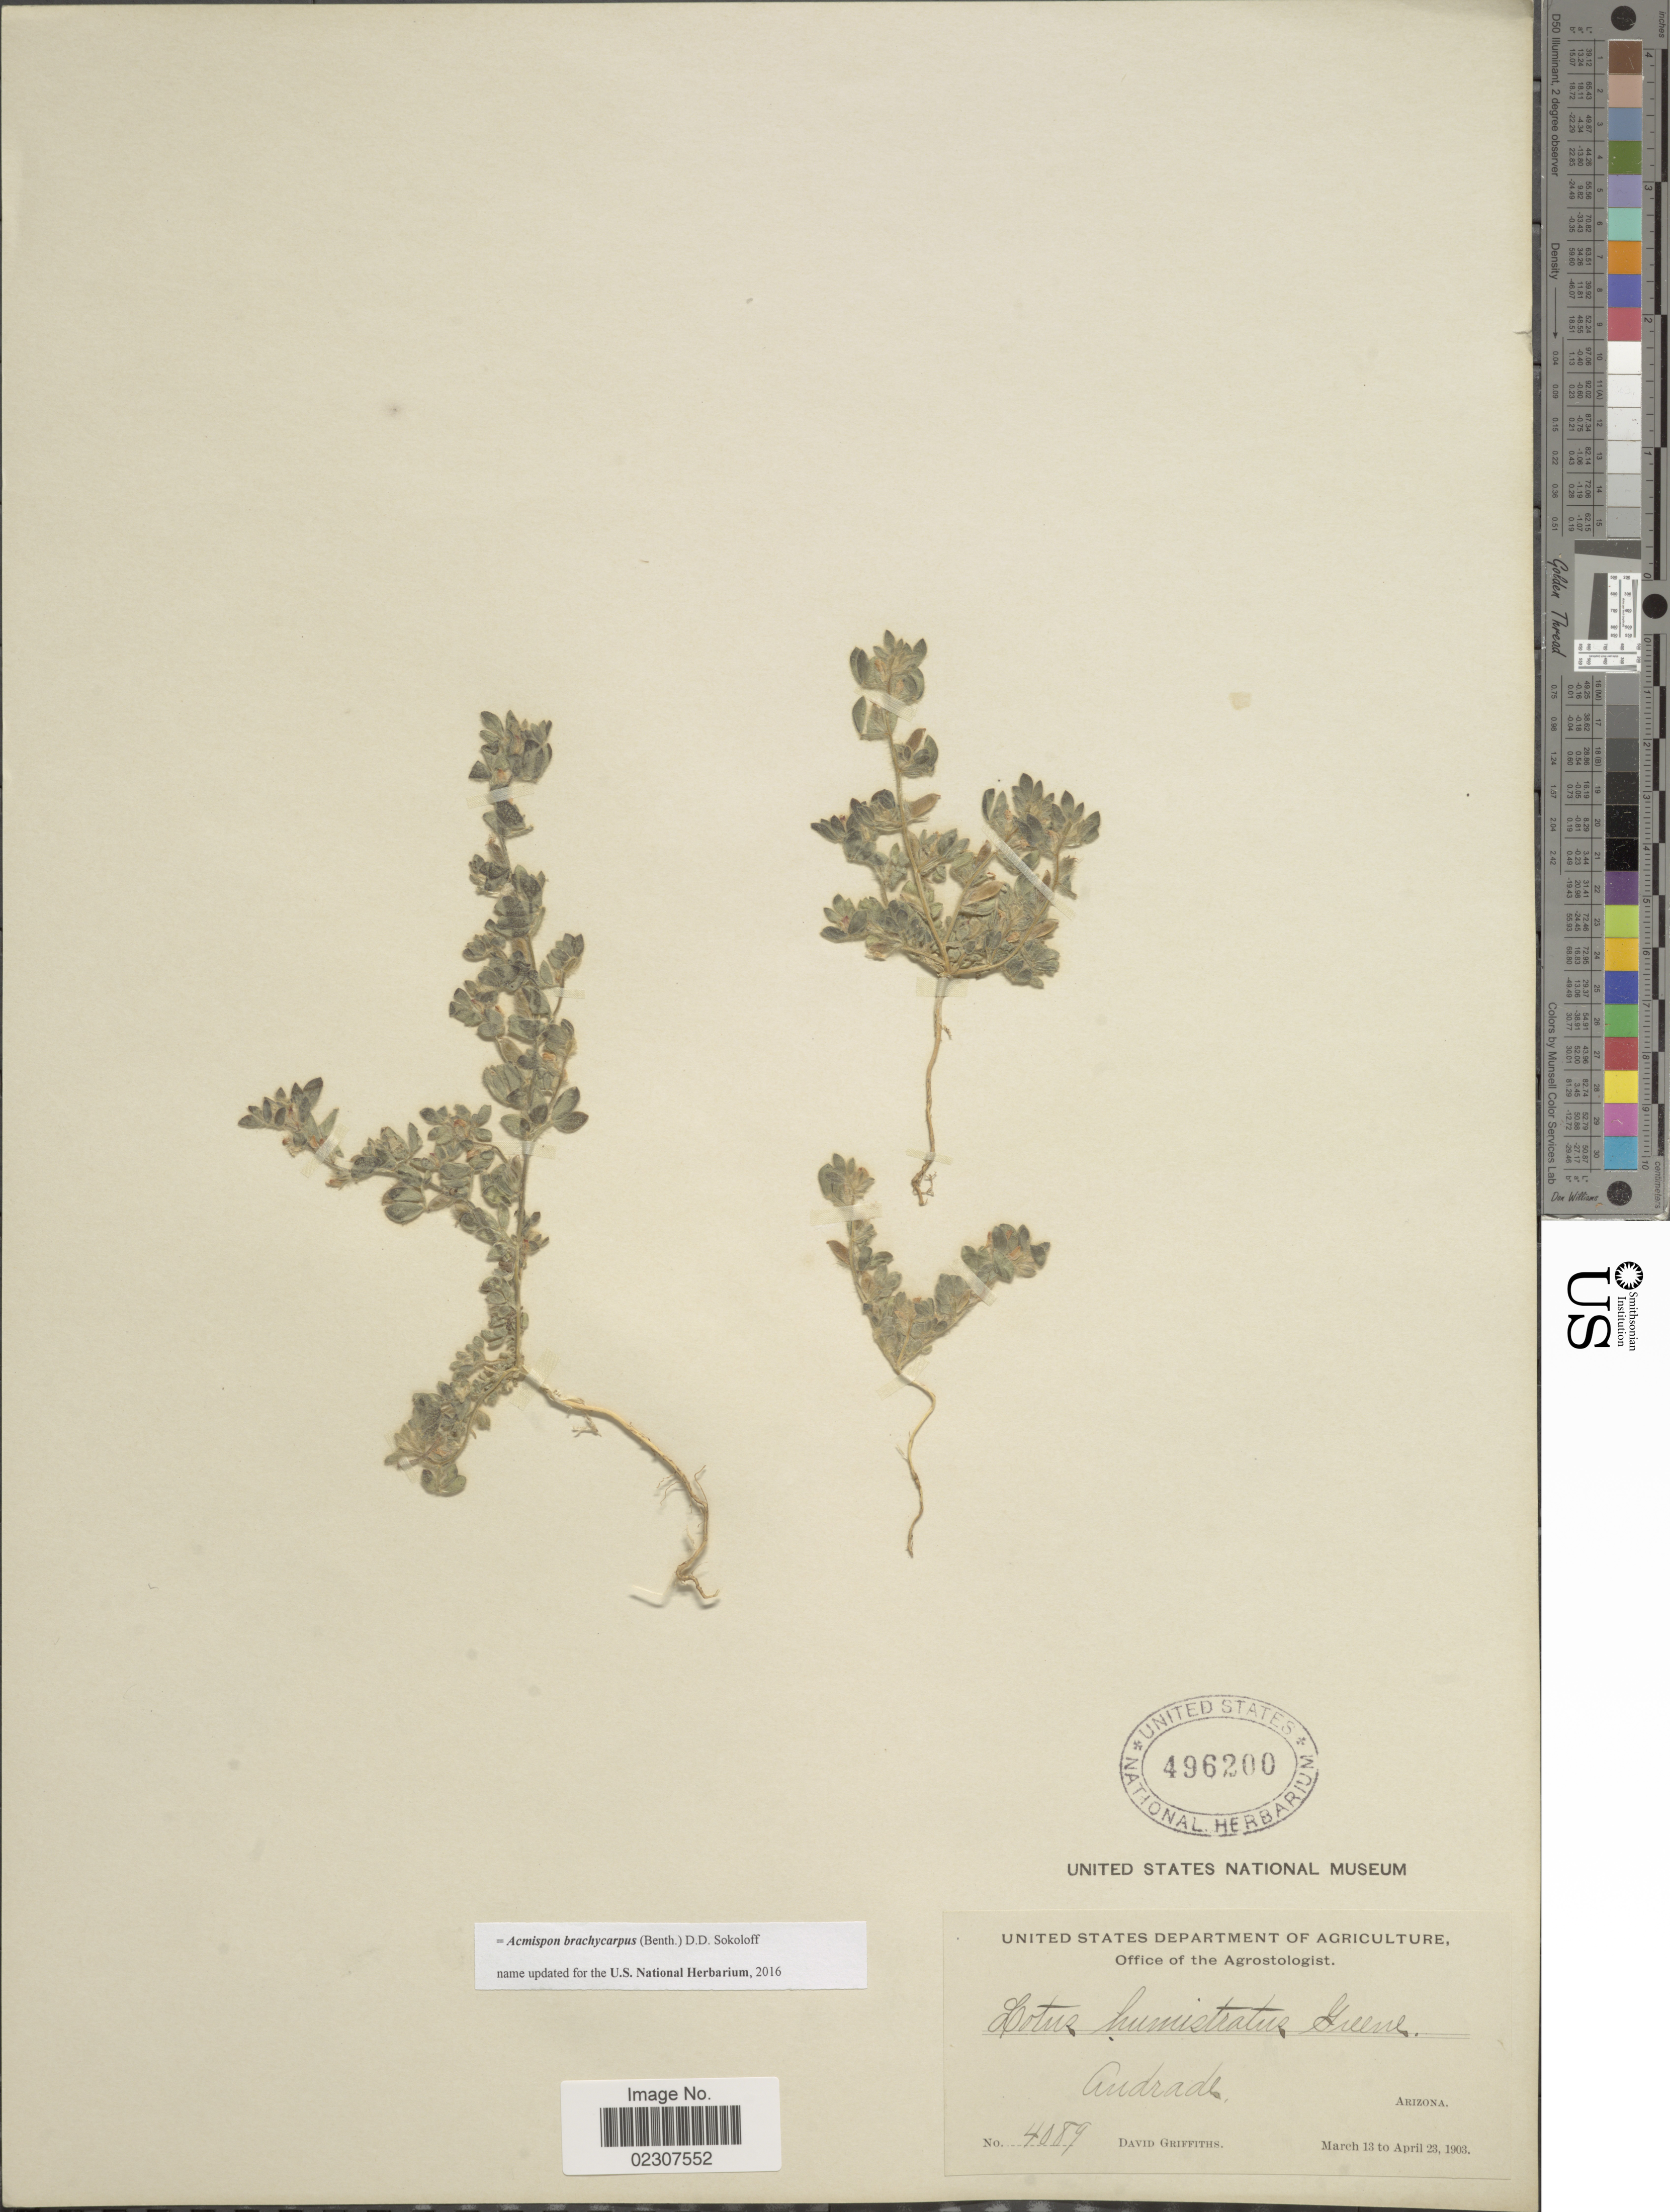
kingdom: Plantae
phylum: Tracheophyta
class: Magnoliopsida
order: Fabales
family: Fabaceae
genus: Acmispon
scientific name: Acmispon brachycarpus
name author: (Benth.) D.D. Sokoloff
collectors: D. Griffiths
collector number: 4089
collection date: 1903-03-13/1903-04-23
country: United States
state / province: Arizona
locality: Andrade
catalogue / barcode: US 496200